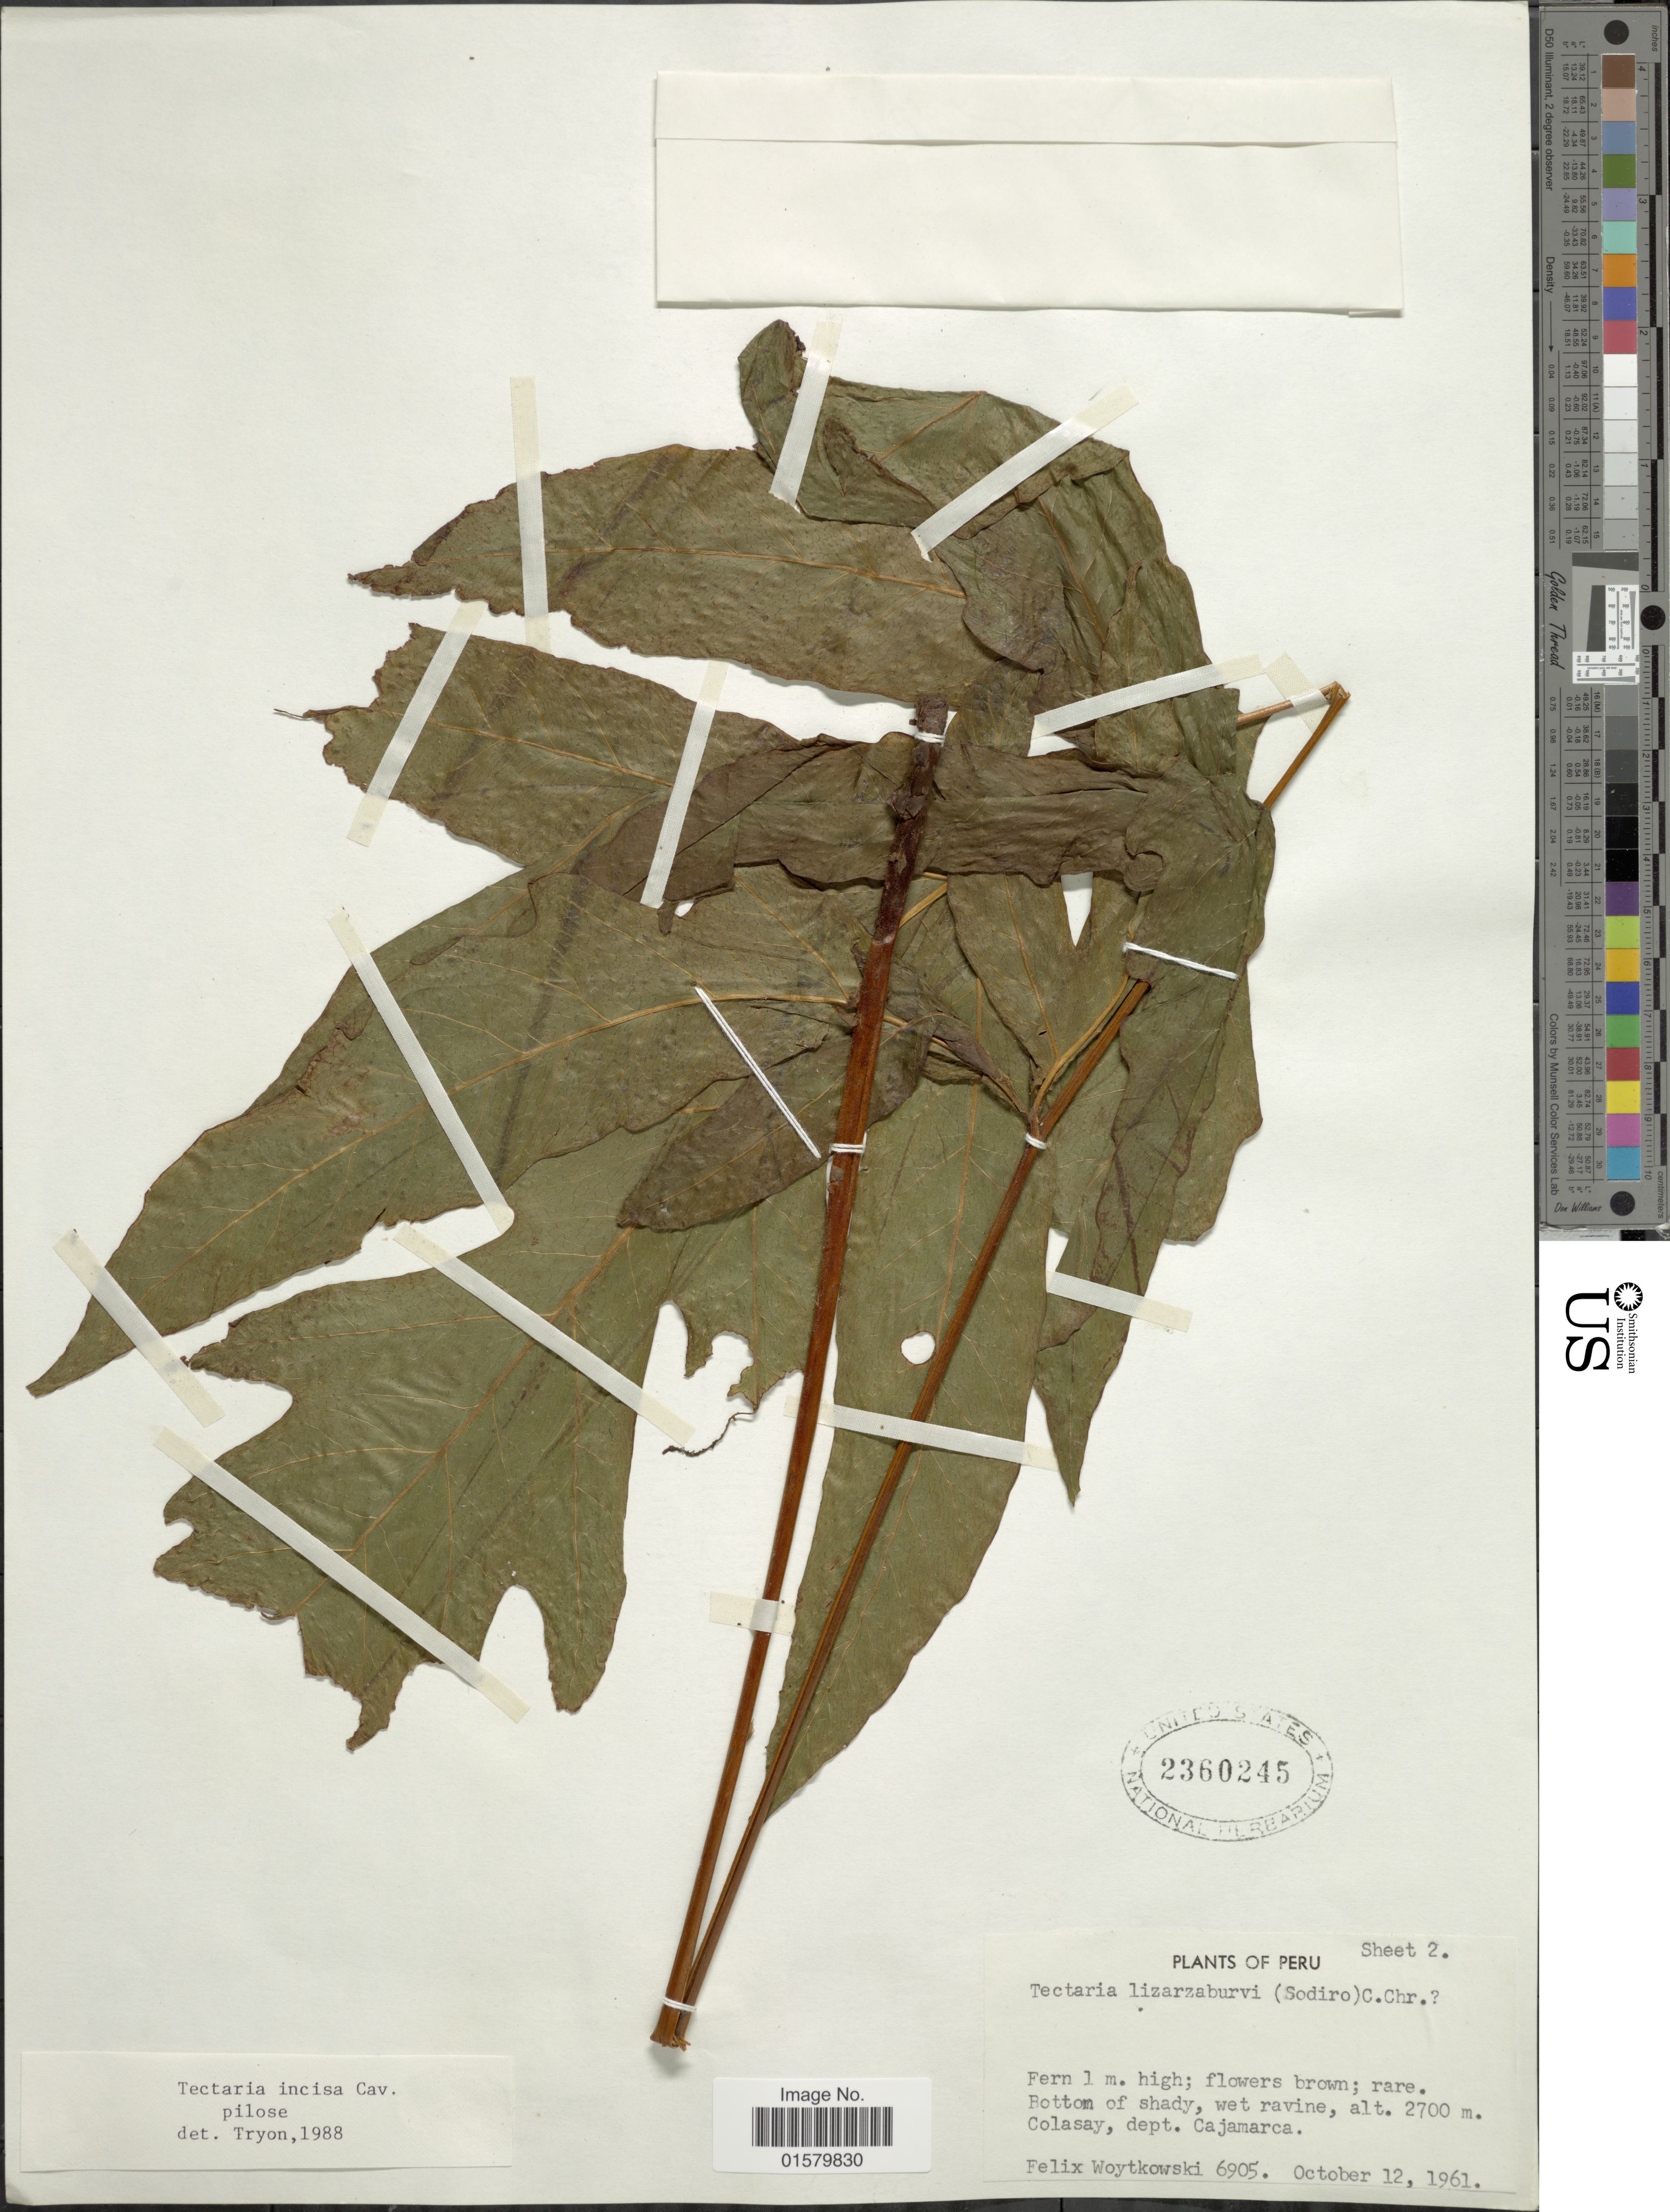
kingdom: Plantae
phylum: Tracheophyta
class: Polypodiopsida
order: Polypodiales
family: Tectariaceae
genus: Tectaria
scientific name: Tectaria pilosa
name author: (Fée) Maxon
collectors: F. Woytkowski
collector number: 6905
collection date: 1961-10-12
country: Peru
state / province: Cajamarca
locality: Colasay, dept. Cajamarca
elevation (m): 2700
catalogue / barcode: US 2360245